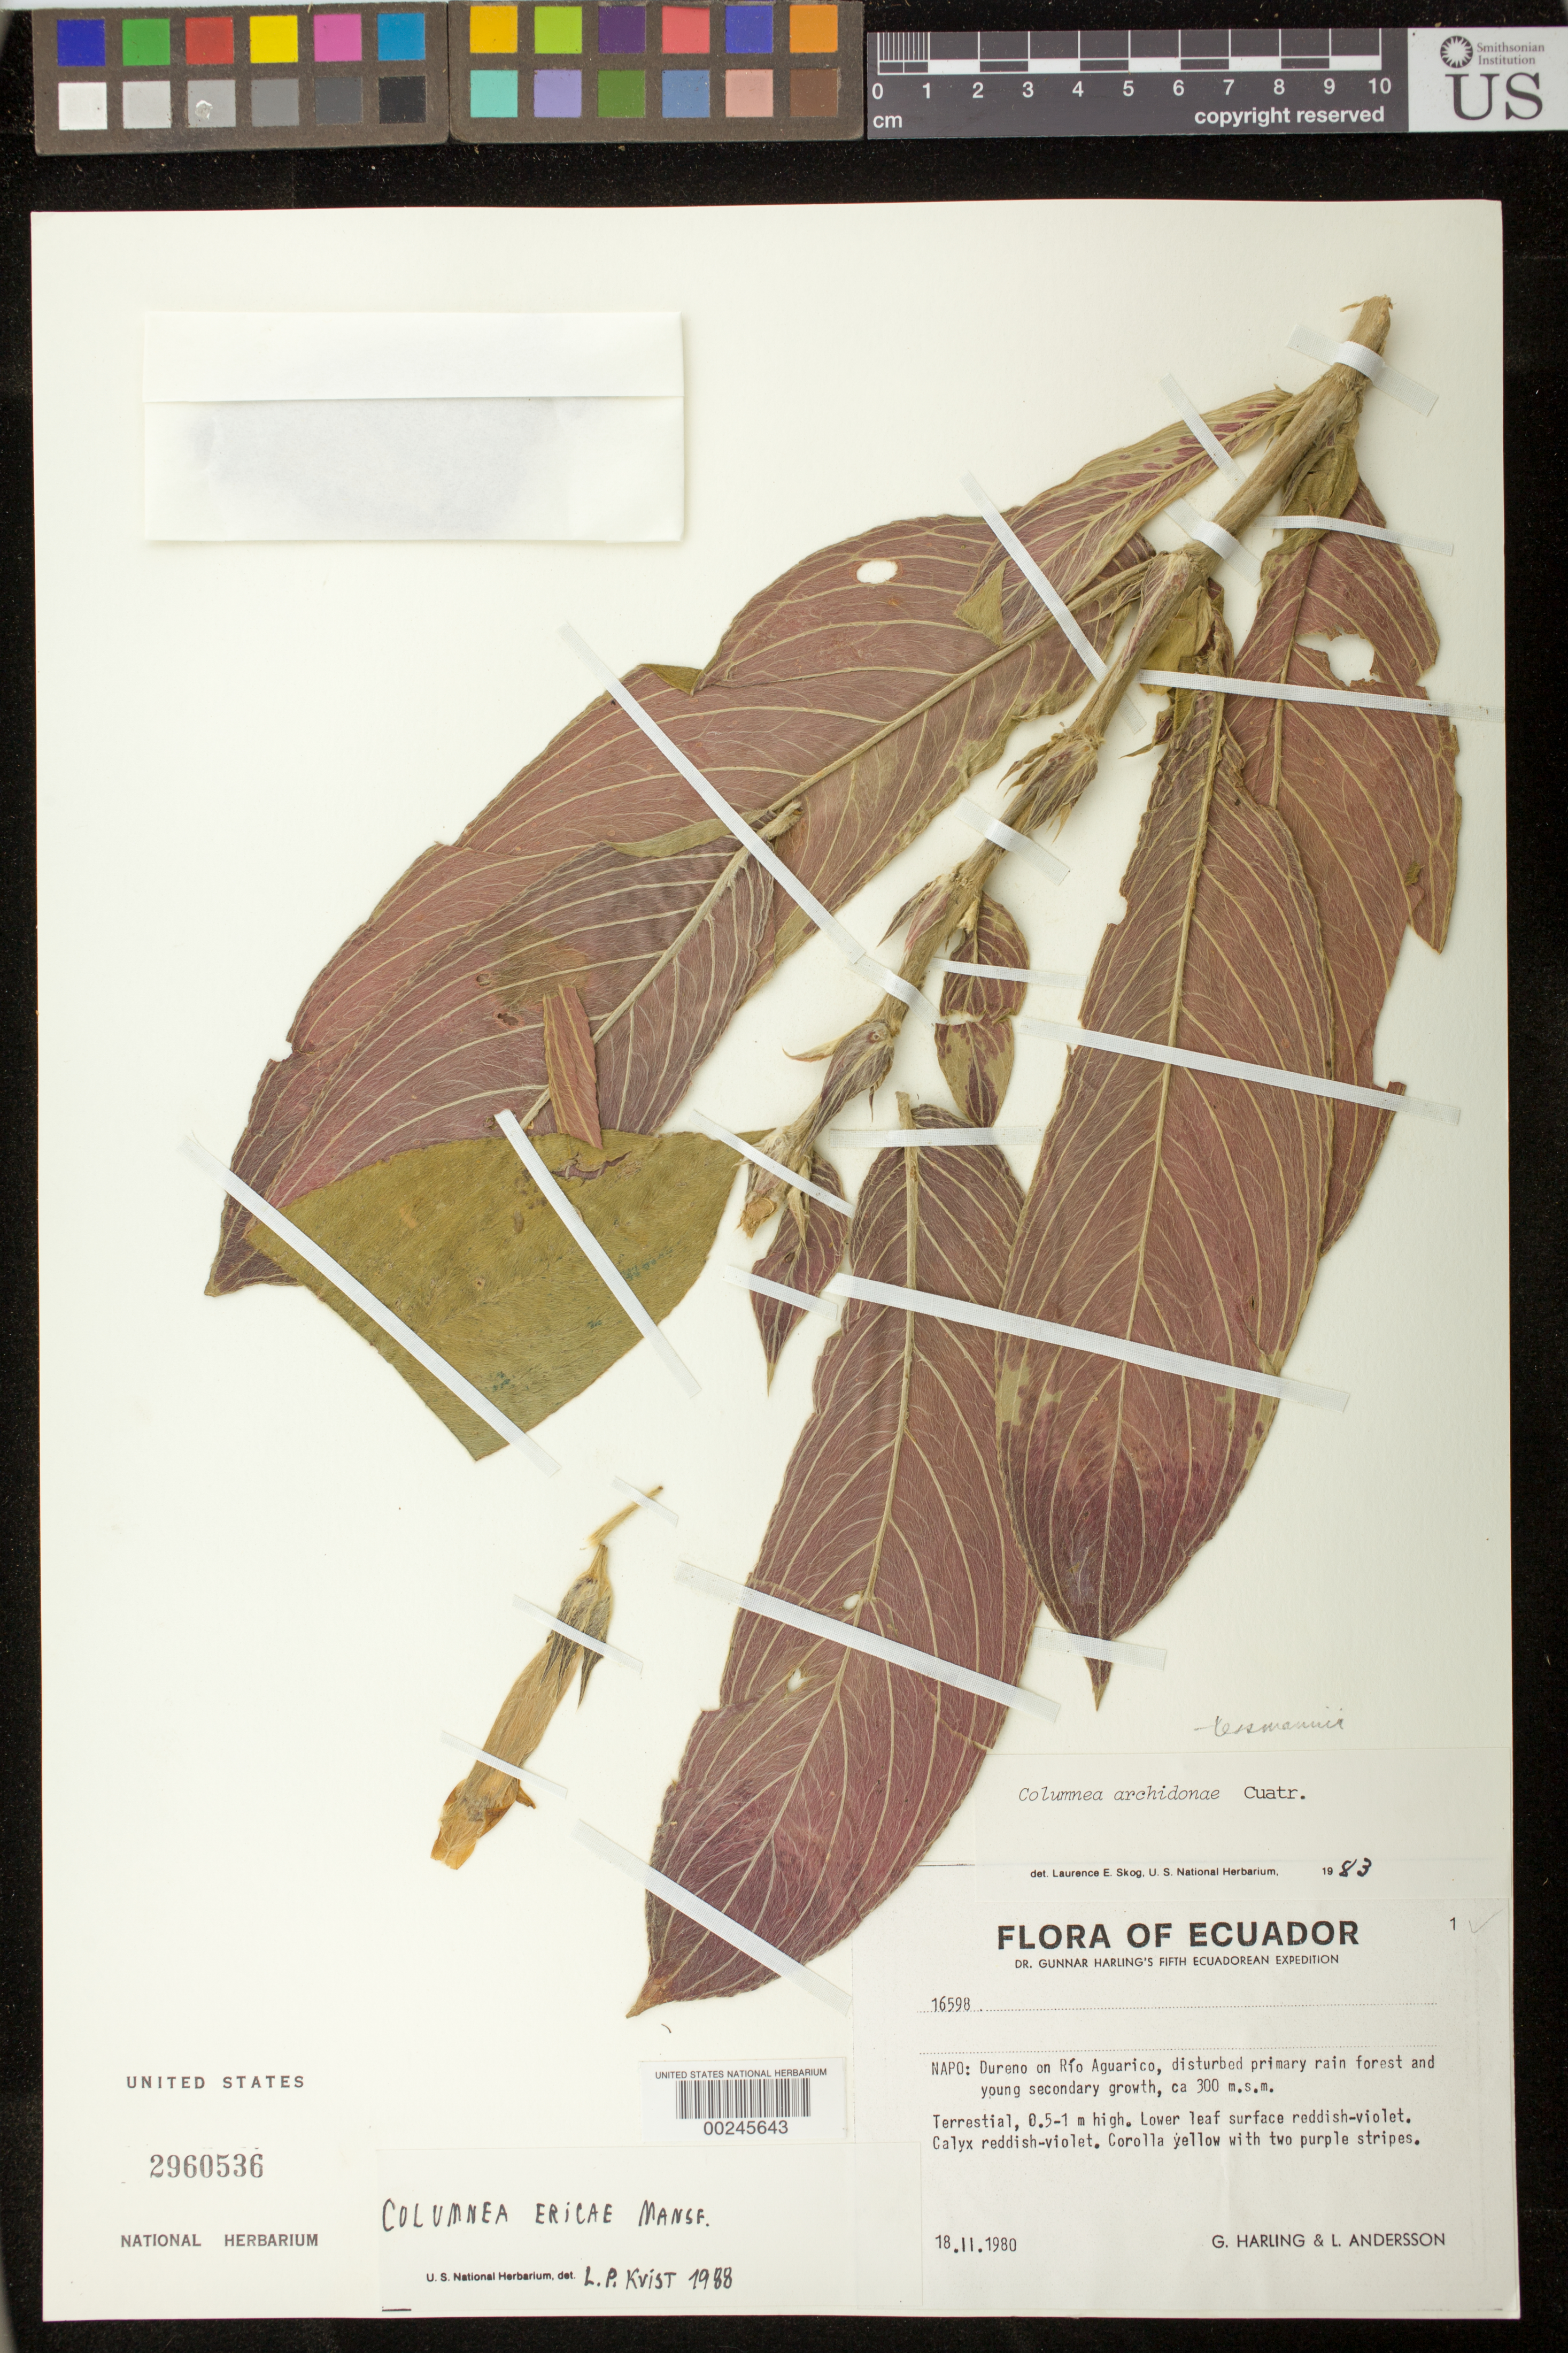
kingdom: Plantae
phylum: Tracheophyta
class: Magnoliopsida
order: Lamiales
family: Gesneriaceae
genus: Columnea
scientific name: Columnea ericae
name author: Mansf.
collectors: G. Harling & L. Andersson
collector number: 16598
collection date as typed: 18 Feb 1980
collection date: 1980-02-18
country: Ecuador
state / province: Sucumbíos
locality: Napo.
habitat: Disturbed primary rain forest and young secondary growth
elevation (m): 300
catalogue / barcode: US 2960536